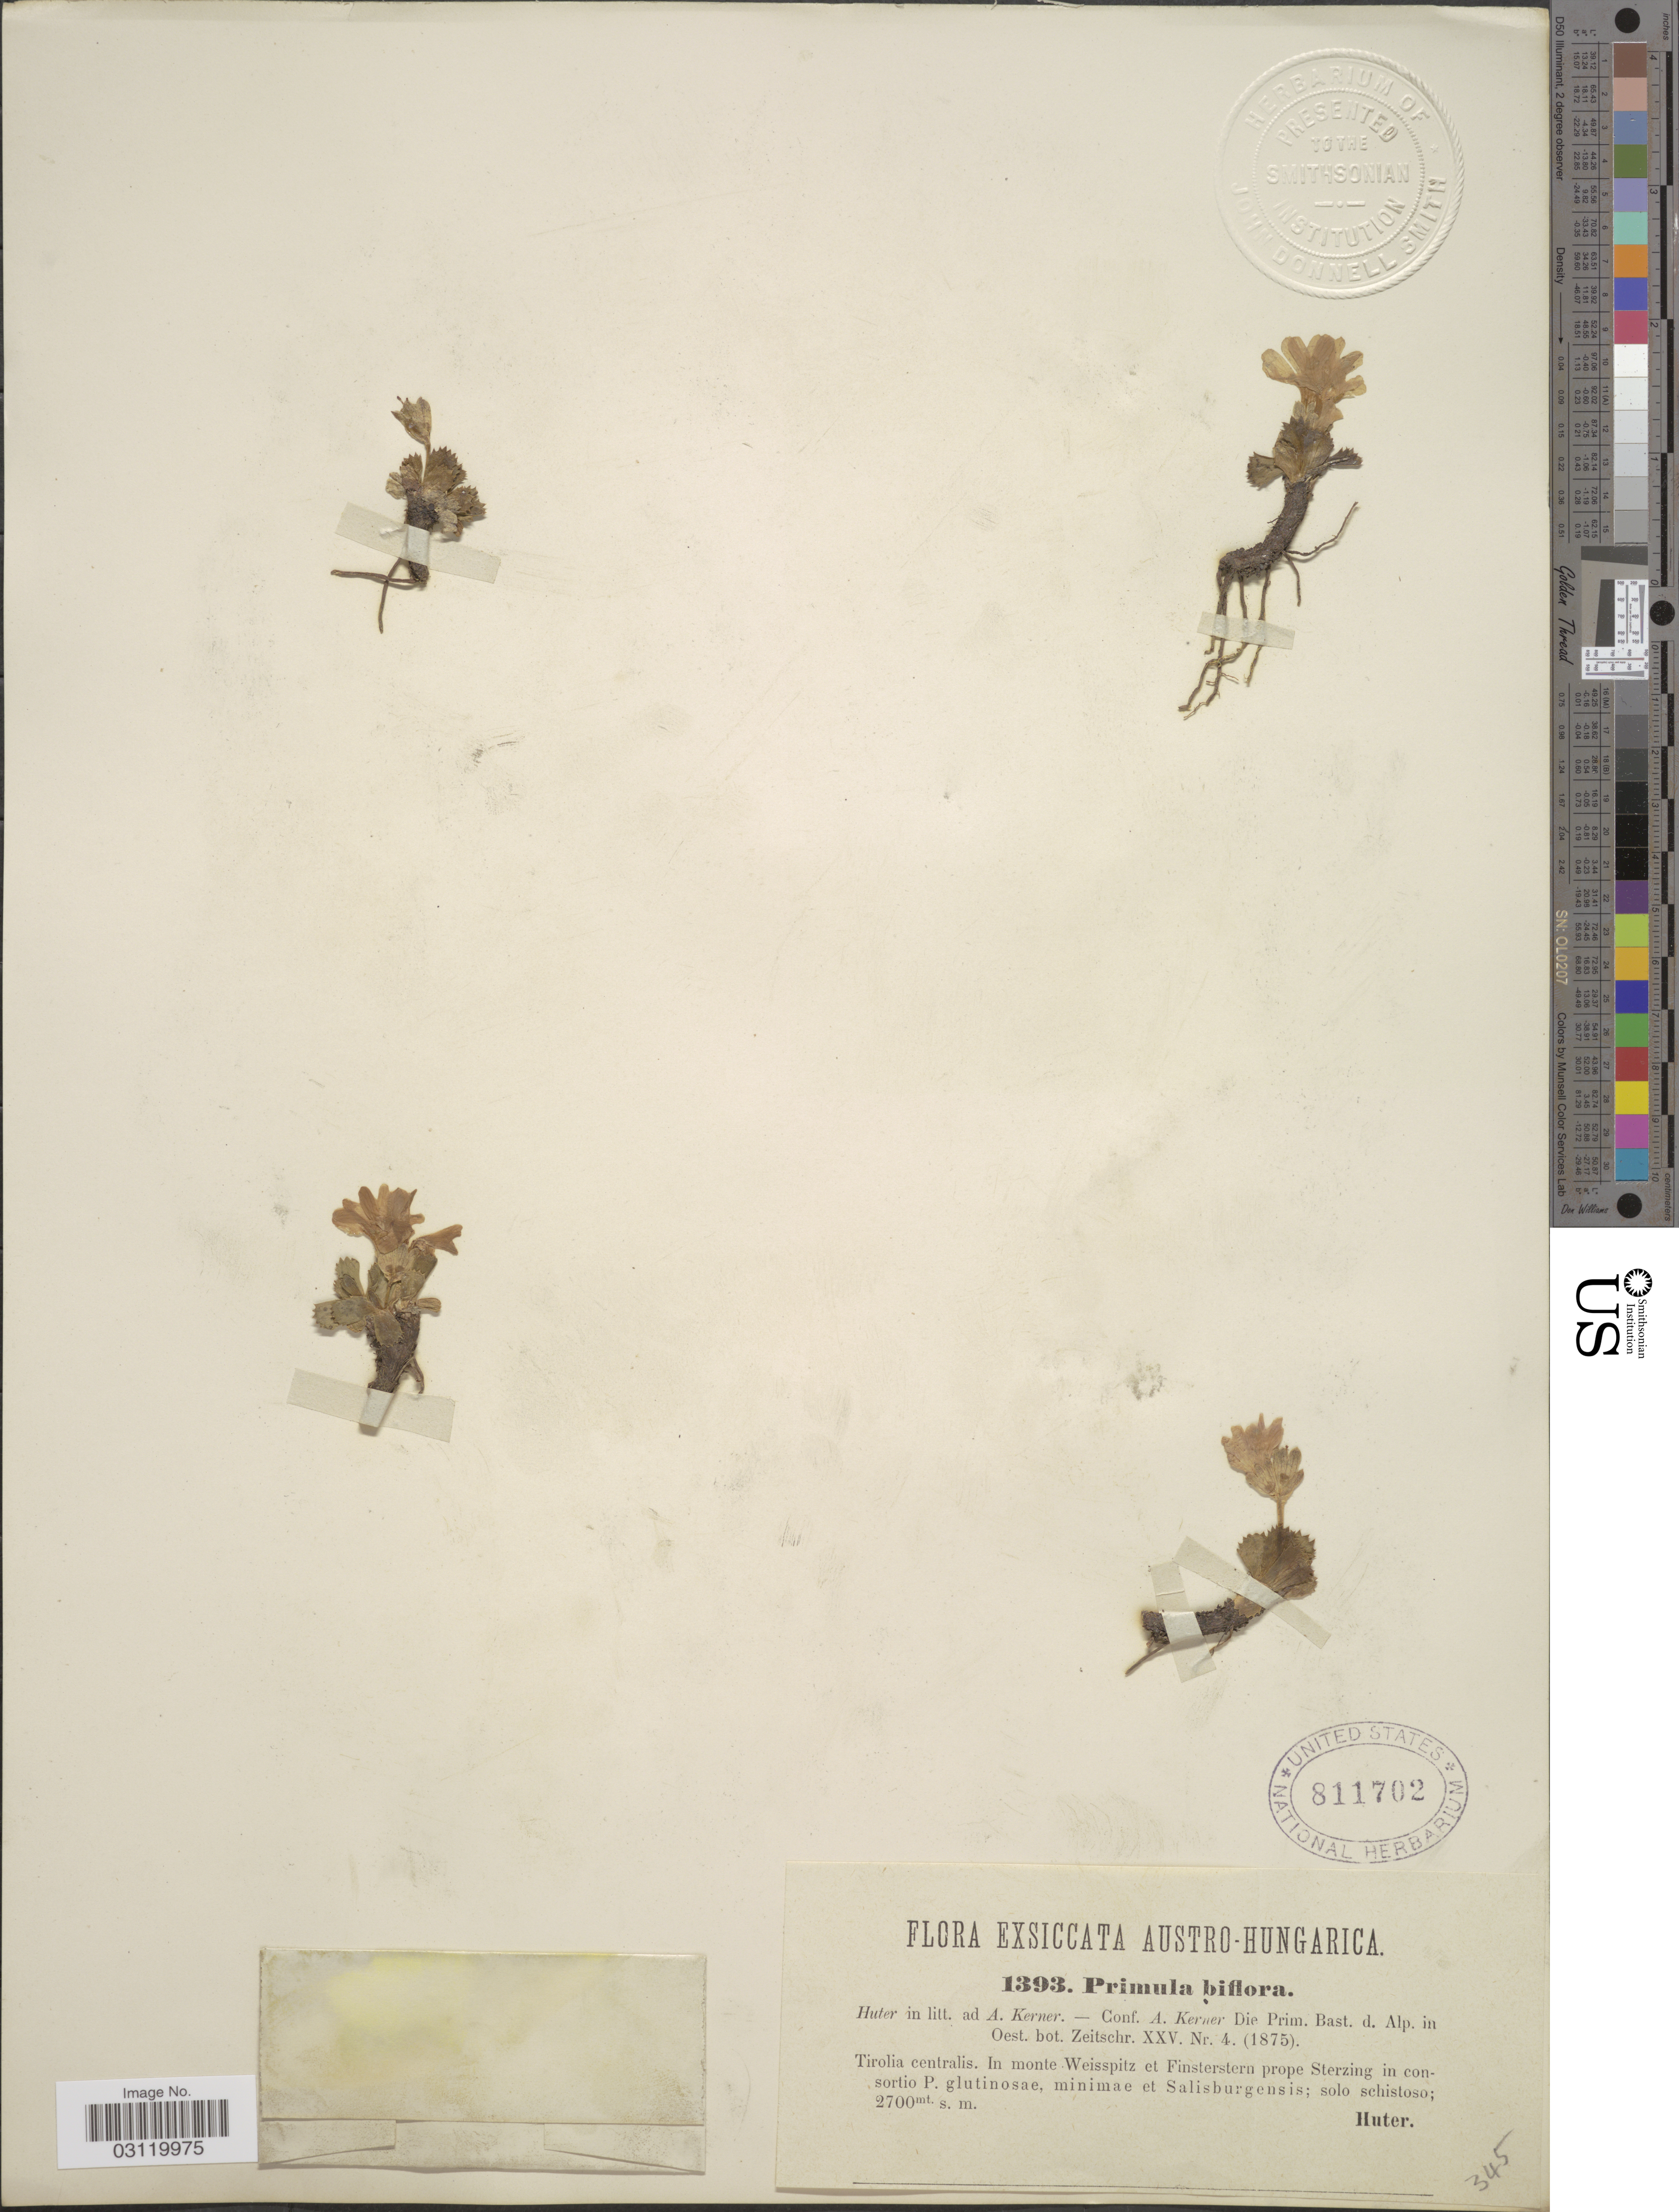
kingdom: Plantae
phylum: Tracheophyta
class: Magnoliopsida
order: Ericales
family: Primulaceae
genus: Primula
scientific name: Primula x biflora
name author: Huter ex A. Kern.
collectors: -. Huter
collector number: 1393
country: Austria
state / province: Salzburg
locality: Austro-Hungarica. Tirolia centralis. In monte Weisspitz et Finsterstern prope Sterzing in consortio P. glutinosae, minimae et Salisburgensis.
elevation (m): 2700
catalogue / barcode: US 811702